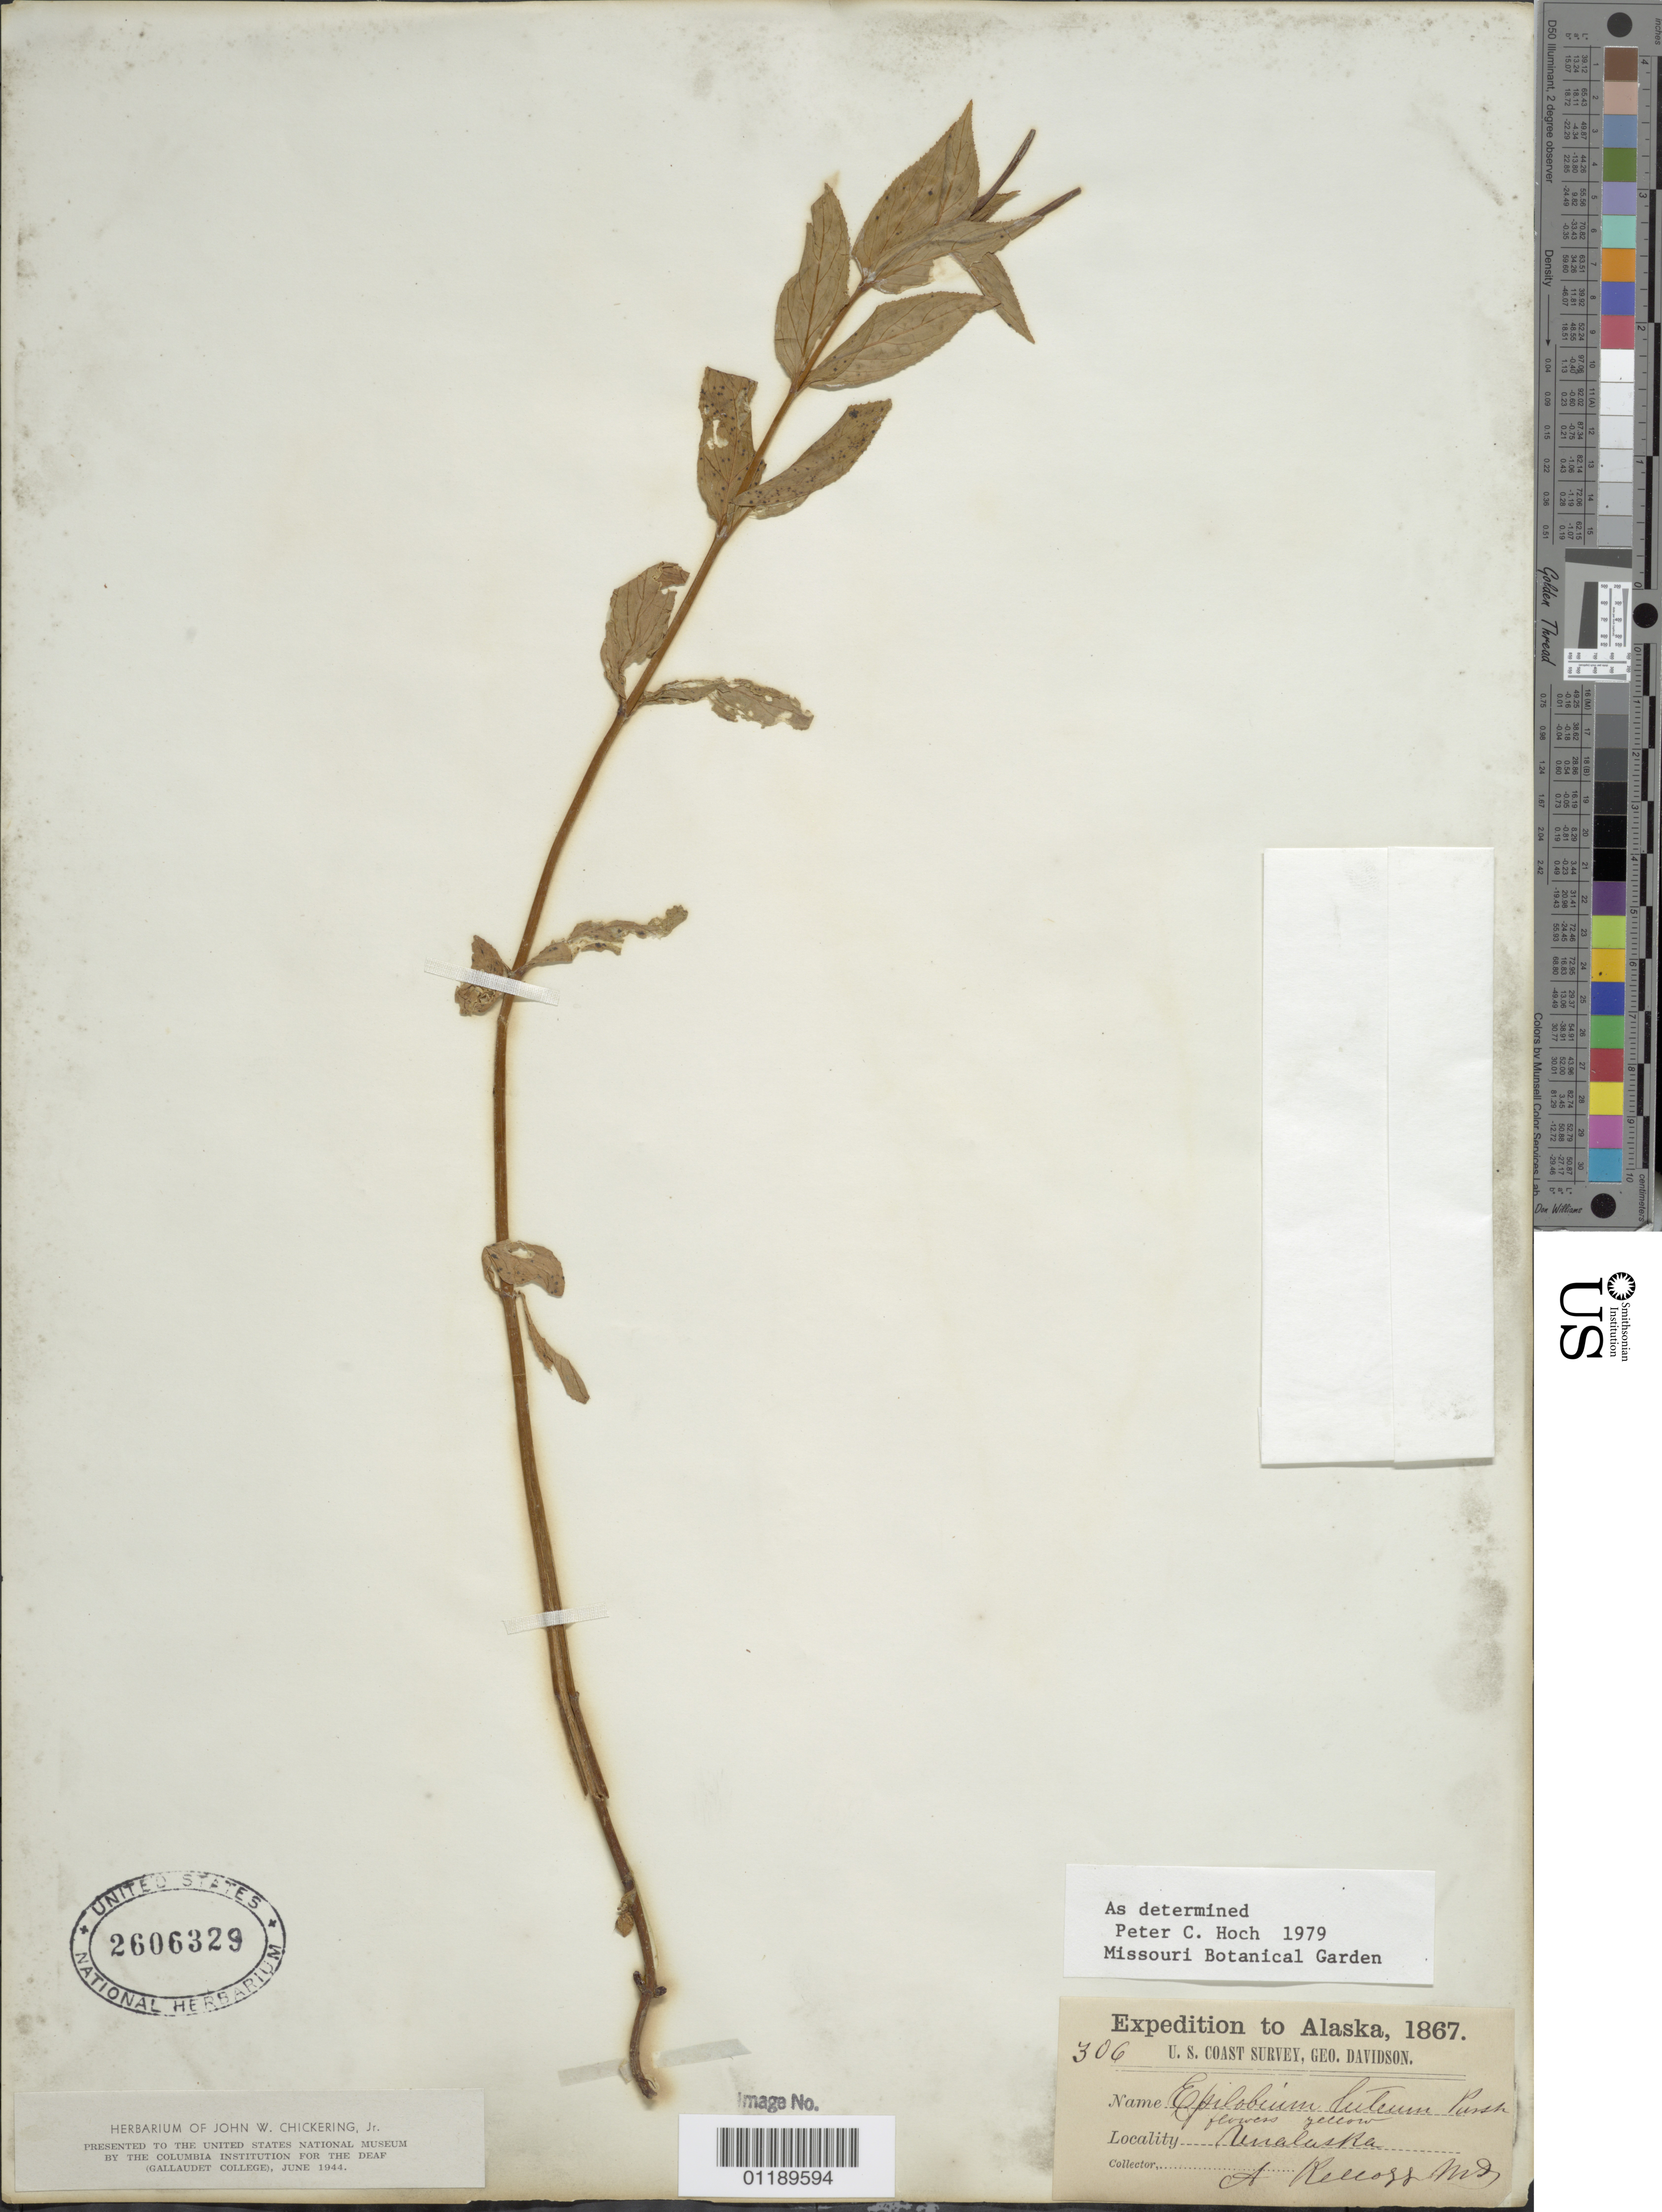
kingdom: Plantae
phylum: Tracheophyta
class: Magnoliopsida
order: Myrtales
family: Onagraceae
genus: Epilobium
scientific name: Epilobium luteum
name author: Pursh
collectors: A. Kellogg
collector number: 306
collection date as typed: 1867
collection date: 1867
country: United States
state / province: Alaska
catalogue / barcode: US 2606329